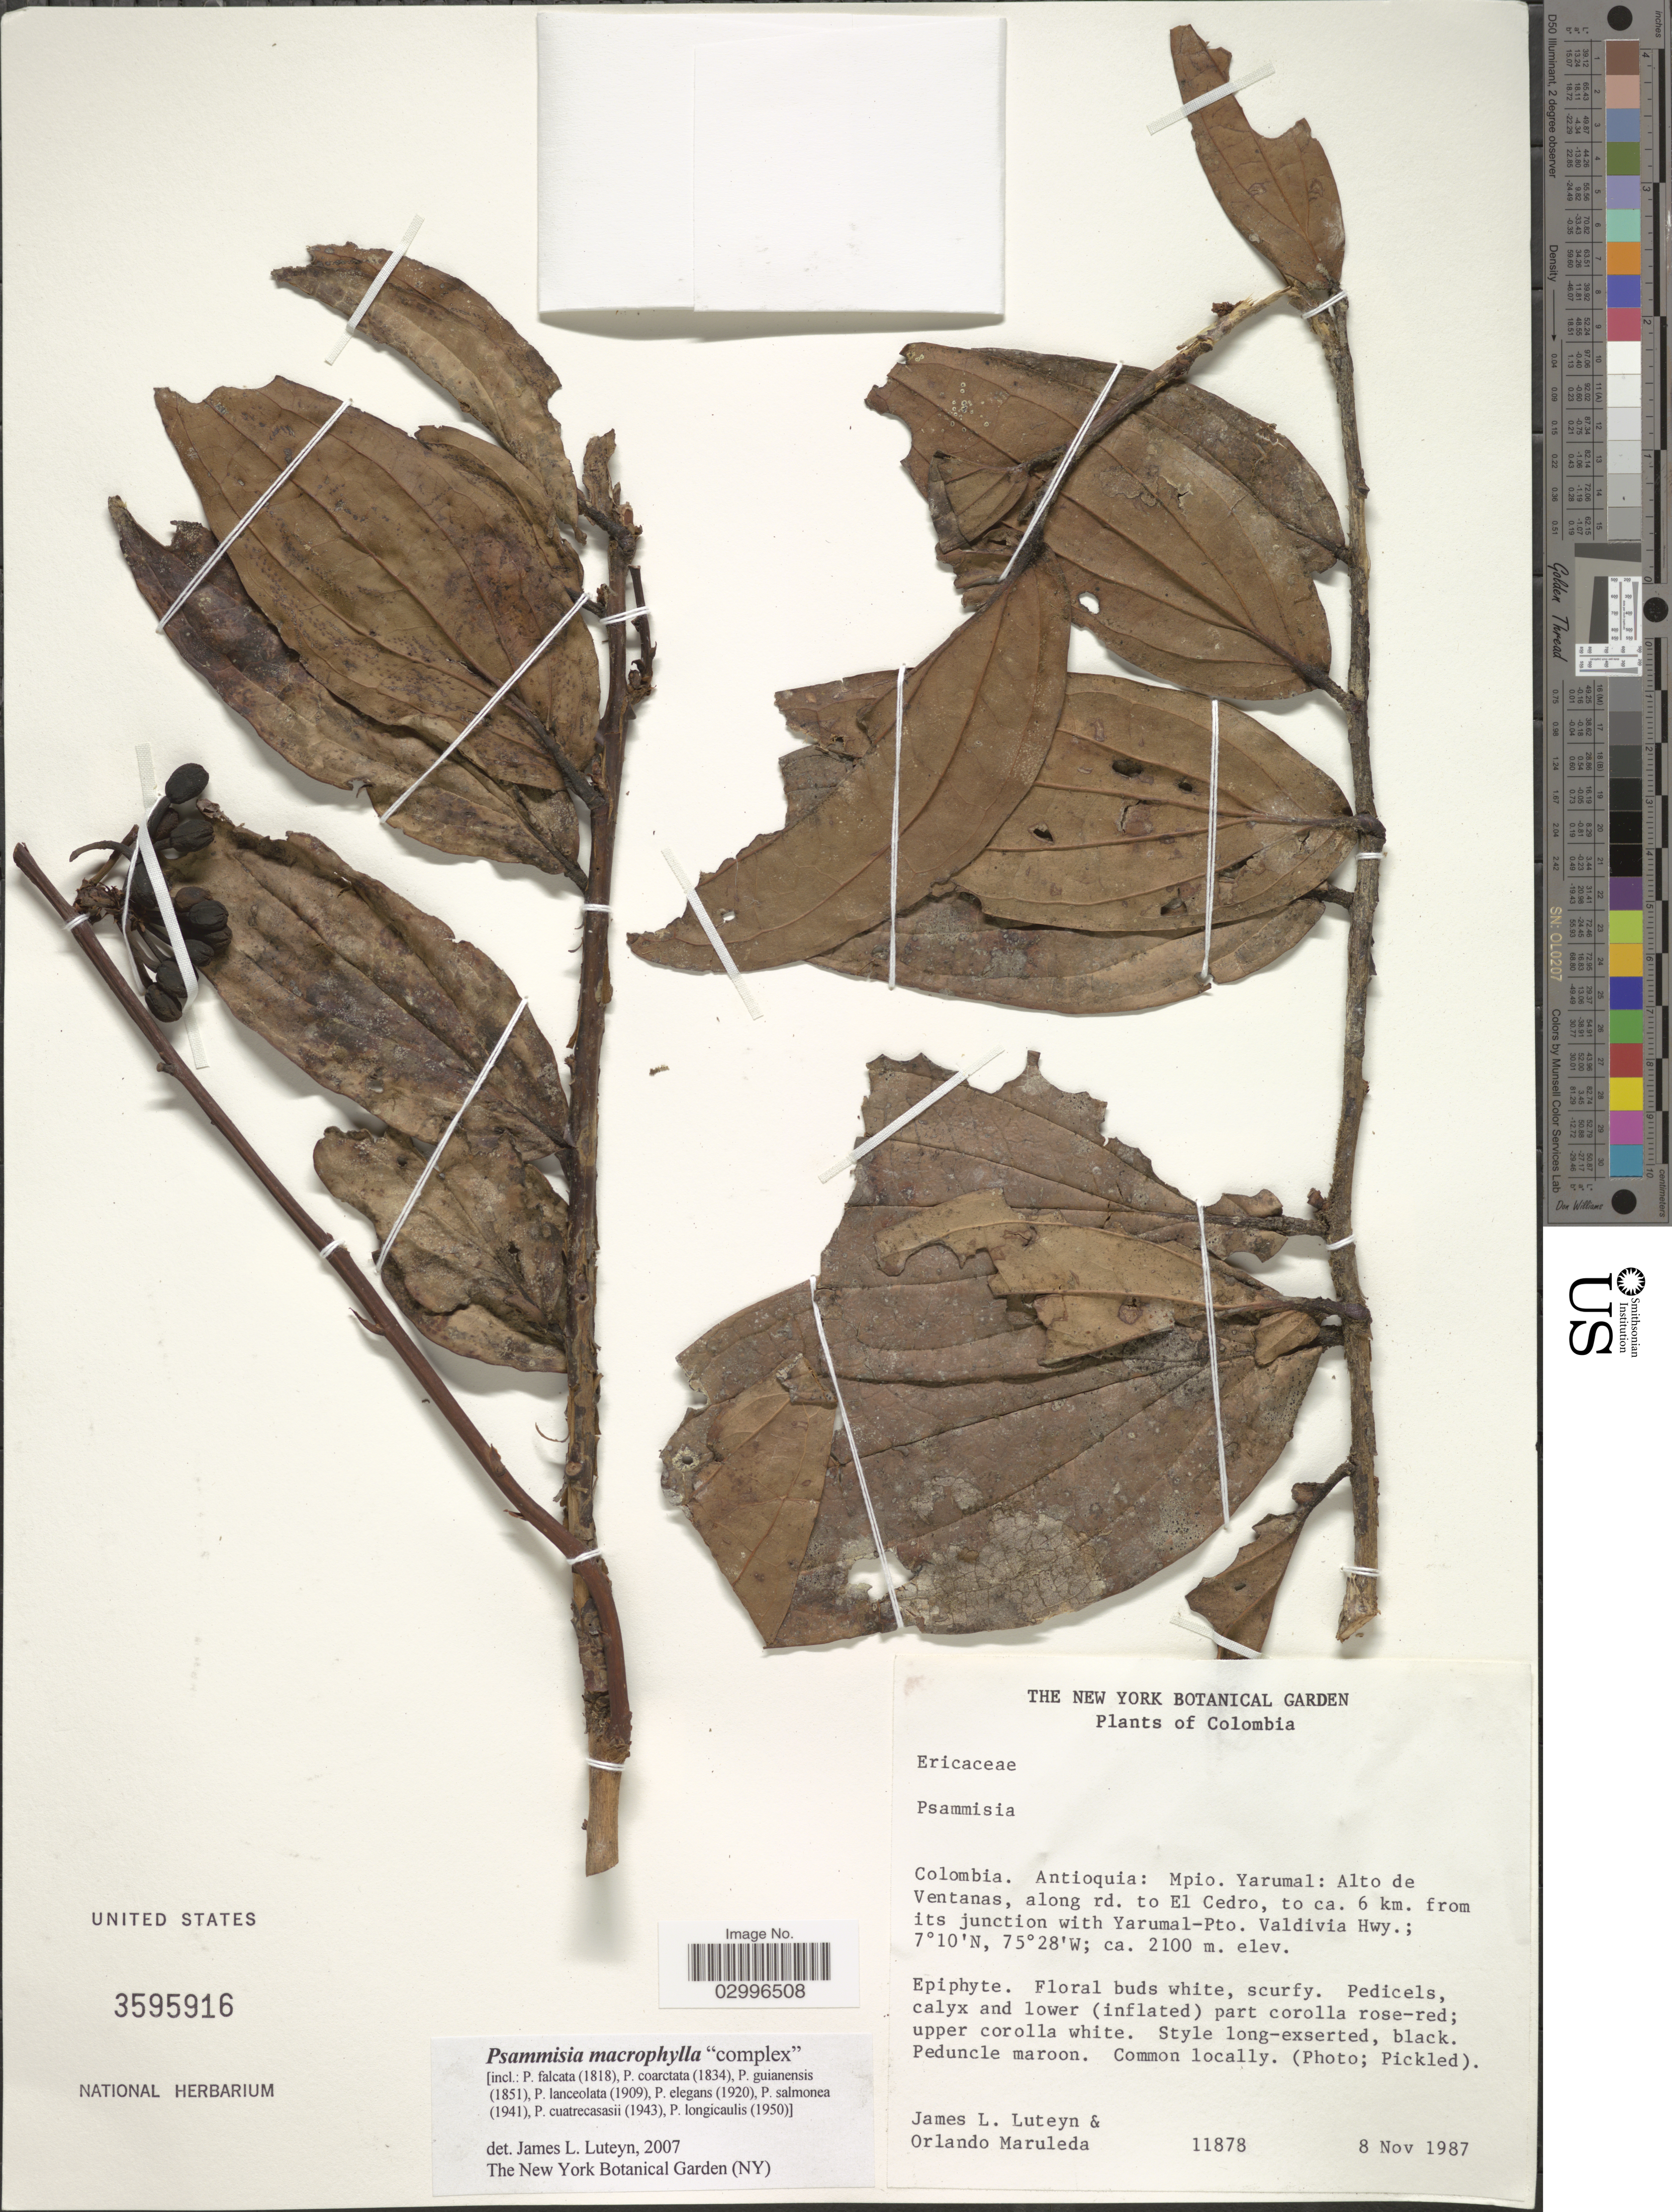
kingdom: Plantae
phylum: Tracheophyta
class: Magnoliopsida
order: Ericales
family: Ericaceae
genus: Psammisia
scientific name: Psammisia macrophylla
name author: (Kunth) Klotzsch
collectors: J. L. Luteyn & O. Maruleda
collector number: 11878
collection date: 1987-11-08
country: Colombia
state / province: Antioquia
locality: Mpio. Yarumal: Alto de Ventanas, along rd. to El Cedro, to ca. 6 km. from its junction with Yarumal-Pto. Valdivia Hwy.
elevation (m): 2100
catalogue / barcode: US 3595916